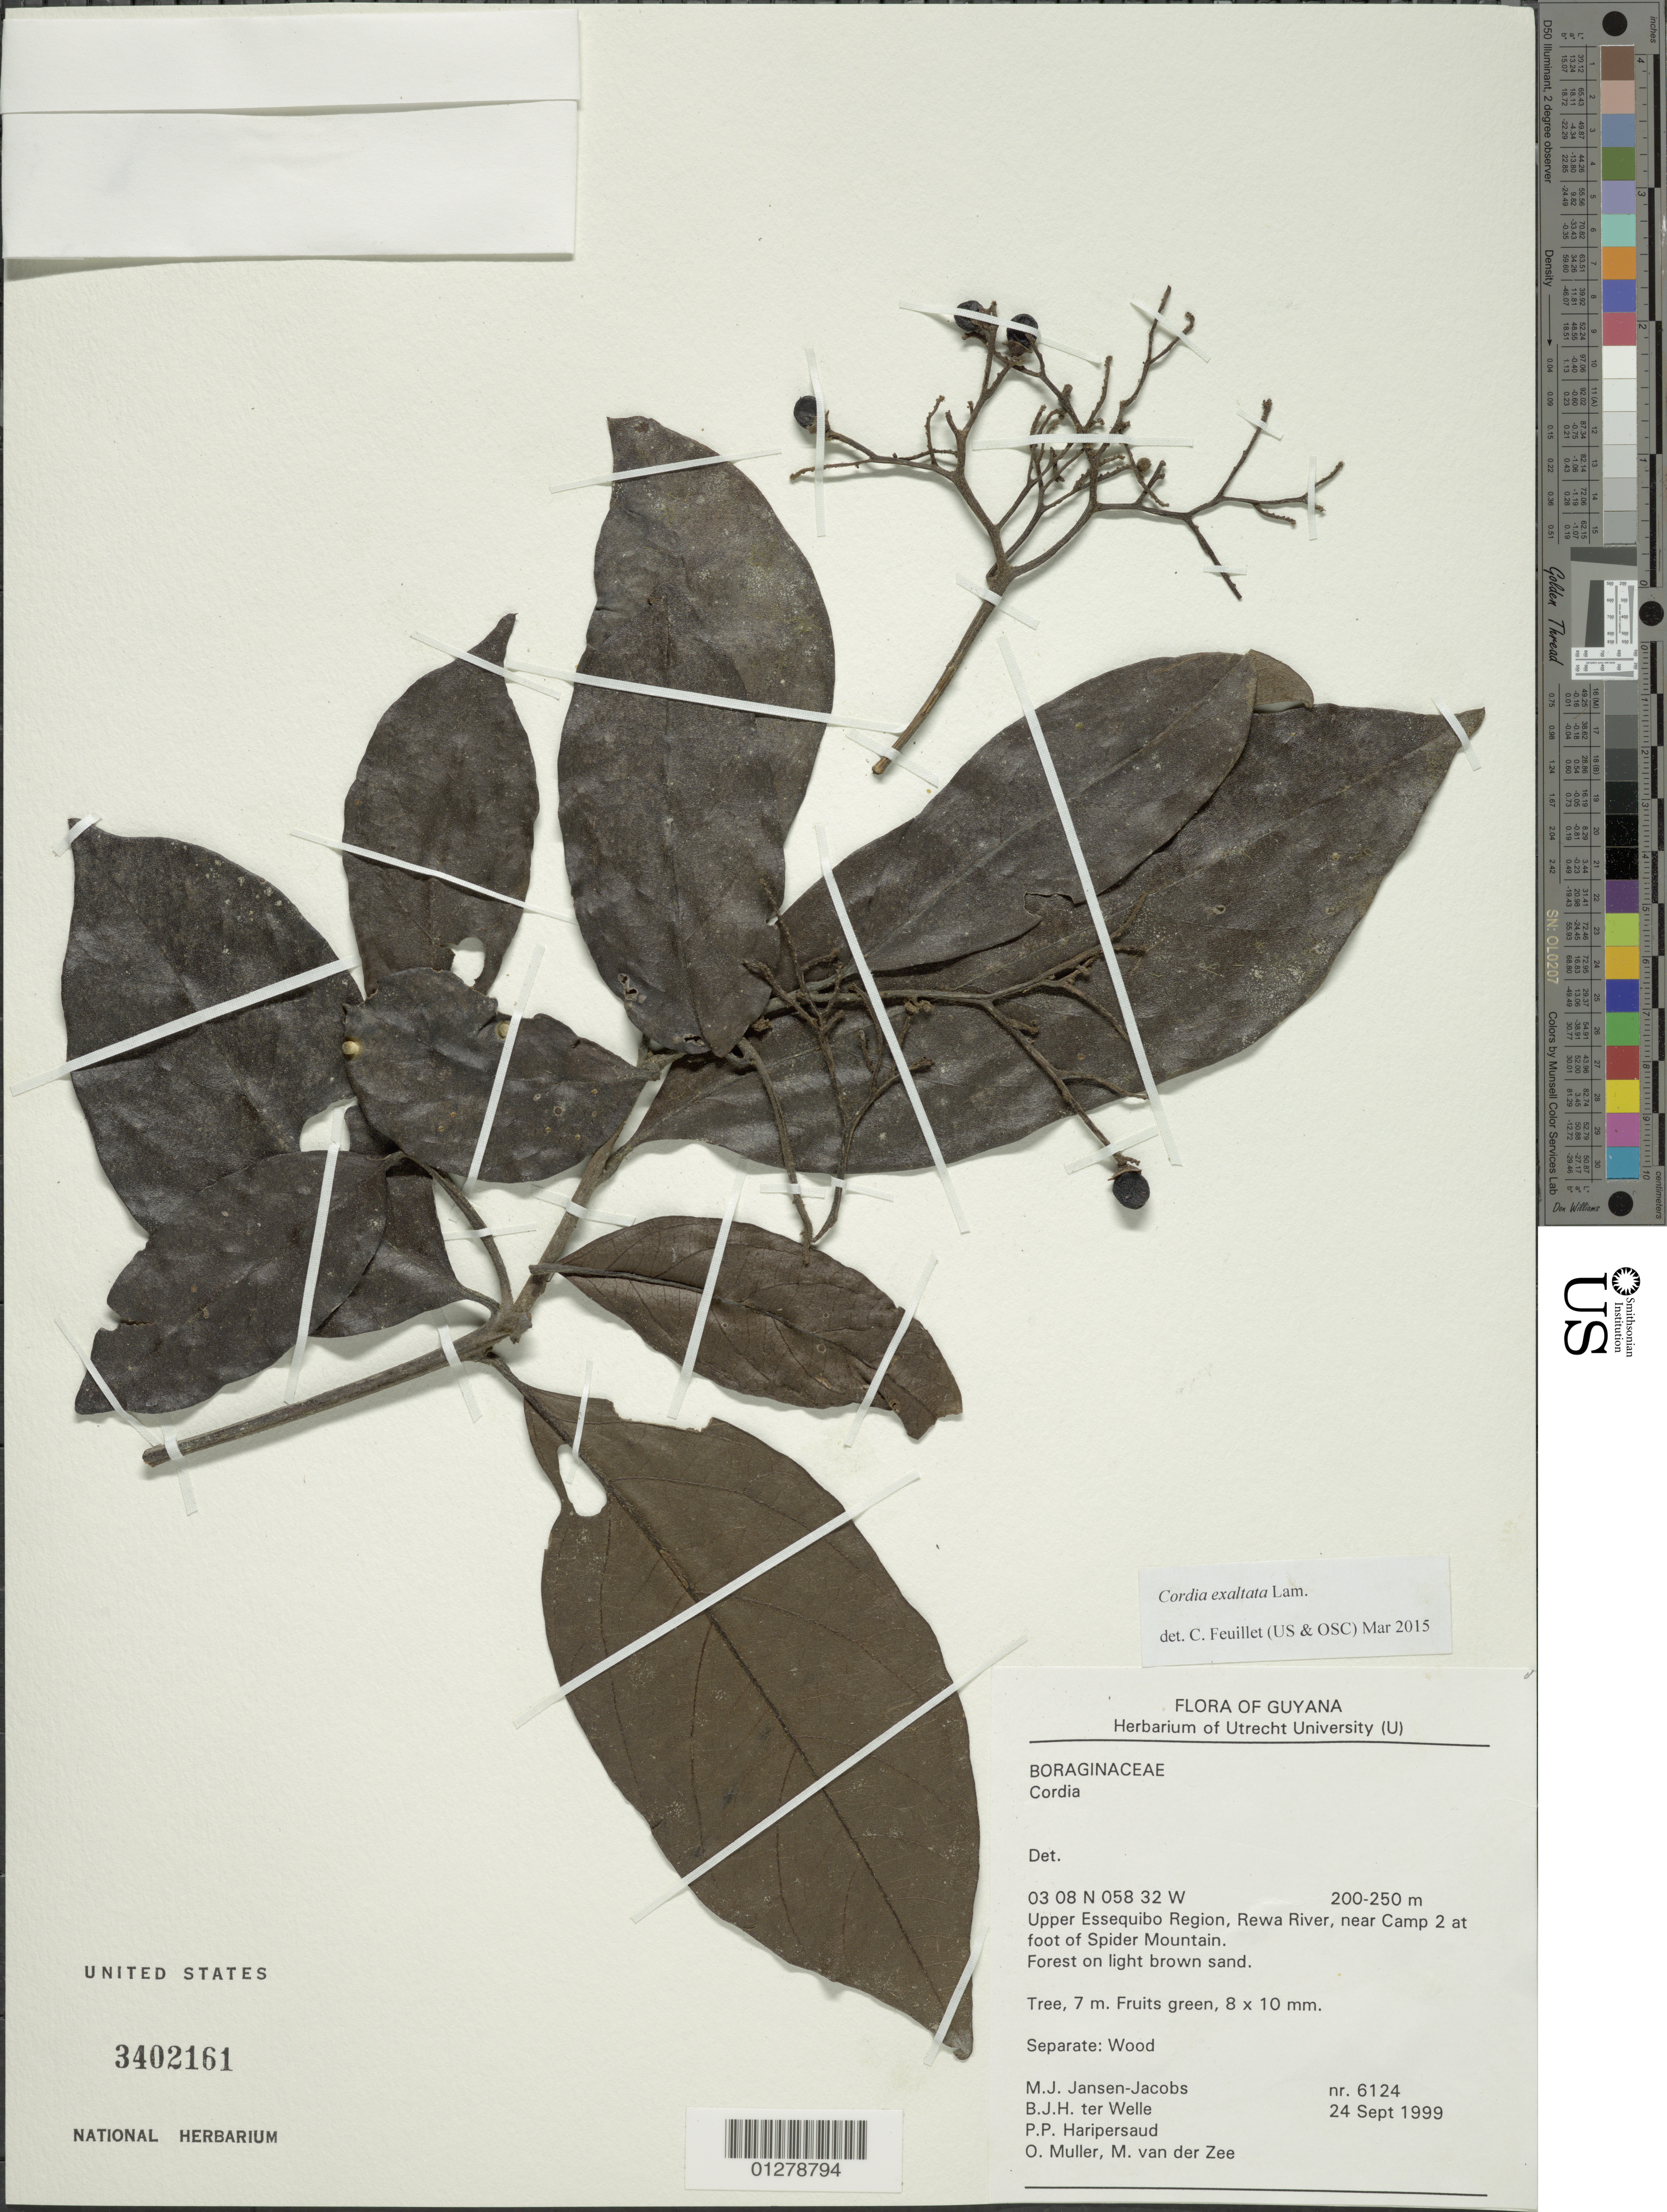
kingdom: Plantae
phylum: Tracheophyta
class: Magnoliopsida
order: Boraginales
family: Cordiaceae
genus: Cordia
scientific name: Cordia exaltata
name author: Lam.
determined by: Feuillet, C.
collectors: M. J. Jansen-Jacobs, B. Welle, P. Haripersaud, O. Muller & M. van der Zee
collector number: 6124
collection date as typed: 24 Sept 1999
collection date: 1999-09-24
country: Guyana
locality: Upper Essequibo Region, Rewa River, near Camp 2 at foot of Spider Mountain.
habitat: Forest on light brown sand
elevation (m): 200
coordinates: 03 08 N, 058 32 W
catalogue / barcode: US 3402161